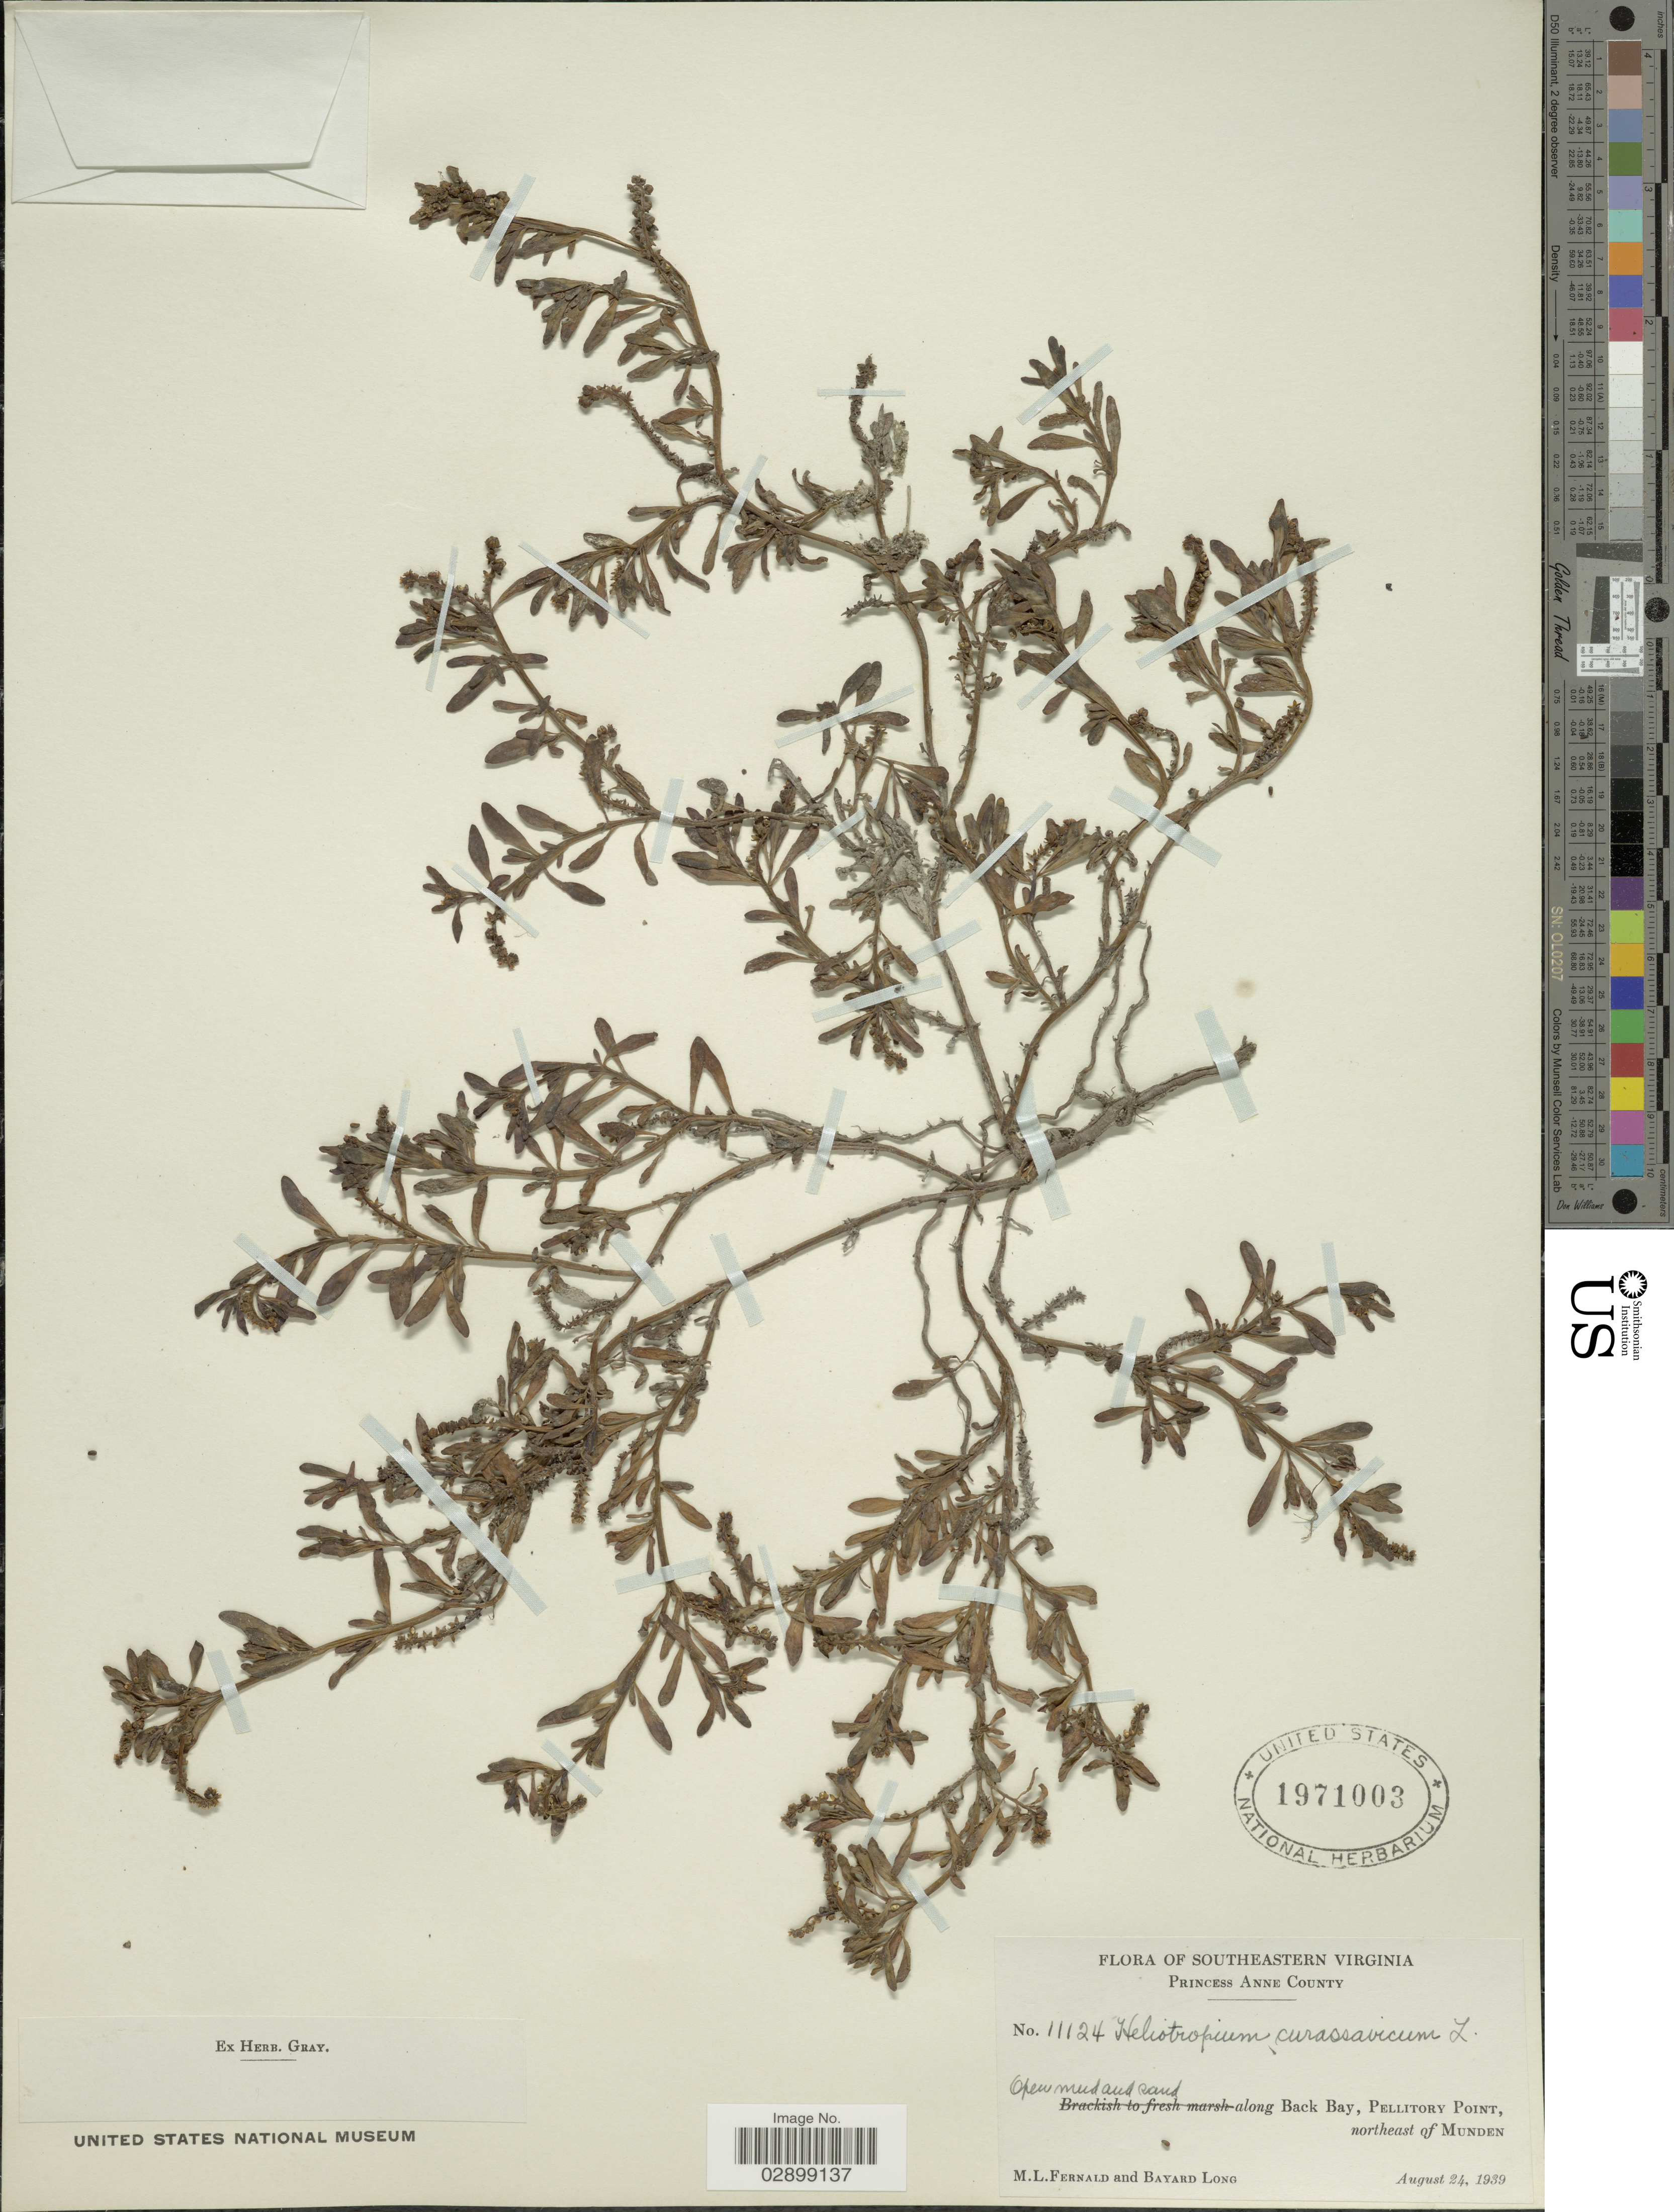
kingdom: Plantae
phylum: Tracheophyta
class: Magnoliopsida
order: Boraginales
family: Heliotropiaceae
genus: Heliotropium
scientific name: Heliotropium curassavicum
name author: L.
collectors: M. L. Fernald & B. Long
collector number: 11124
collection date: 1939-08-24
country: United States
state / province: Virginia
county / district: City of Virginia Beach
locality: Southeastern Virginia. Princess Anne County. Back Bay, Pellitory Point, northeast of Munden.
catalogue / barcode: US 1971003